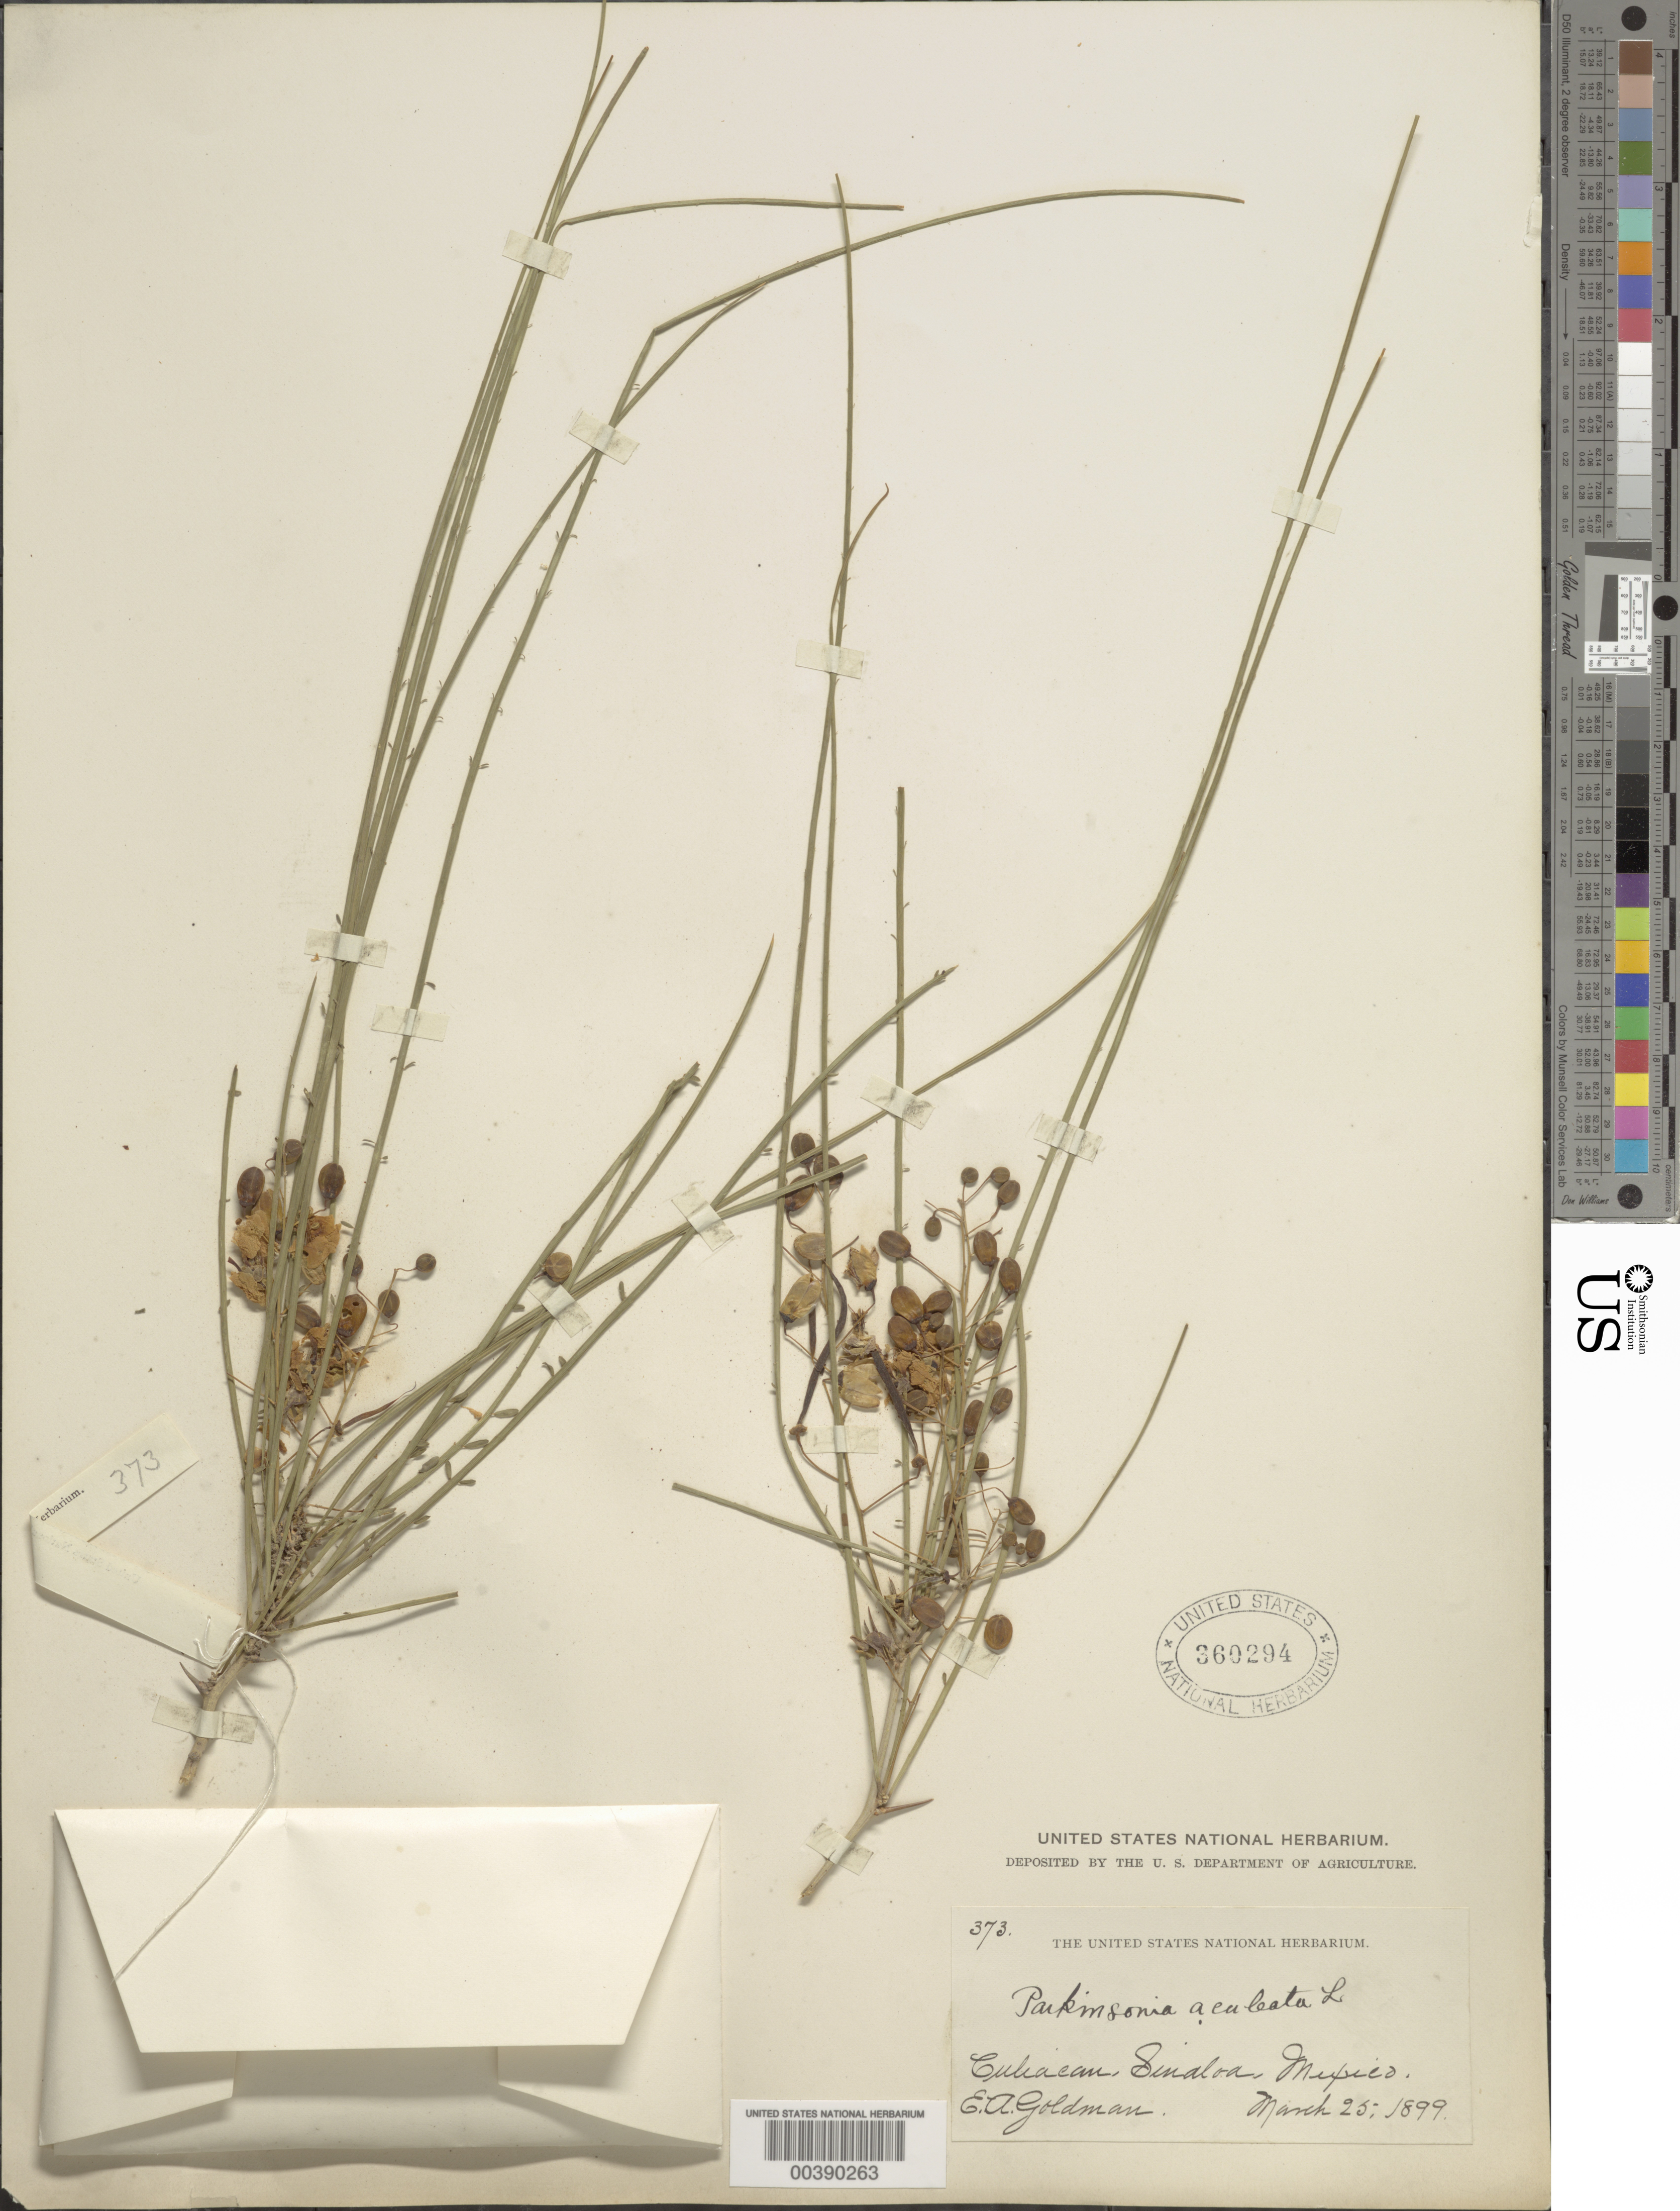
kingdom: Plantae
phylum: Tracheophyta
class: Magnoliopsida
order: Fabales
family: Fabaceae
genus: Parkinsonia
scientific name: Parkinsonia aculeata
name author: L.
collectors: E. A. Goldman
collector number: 373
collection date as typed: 25 Mar 1899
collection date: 1899-03-25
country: Mexico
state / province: Sinaloa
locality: Culiacan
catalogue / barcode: US 360294